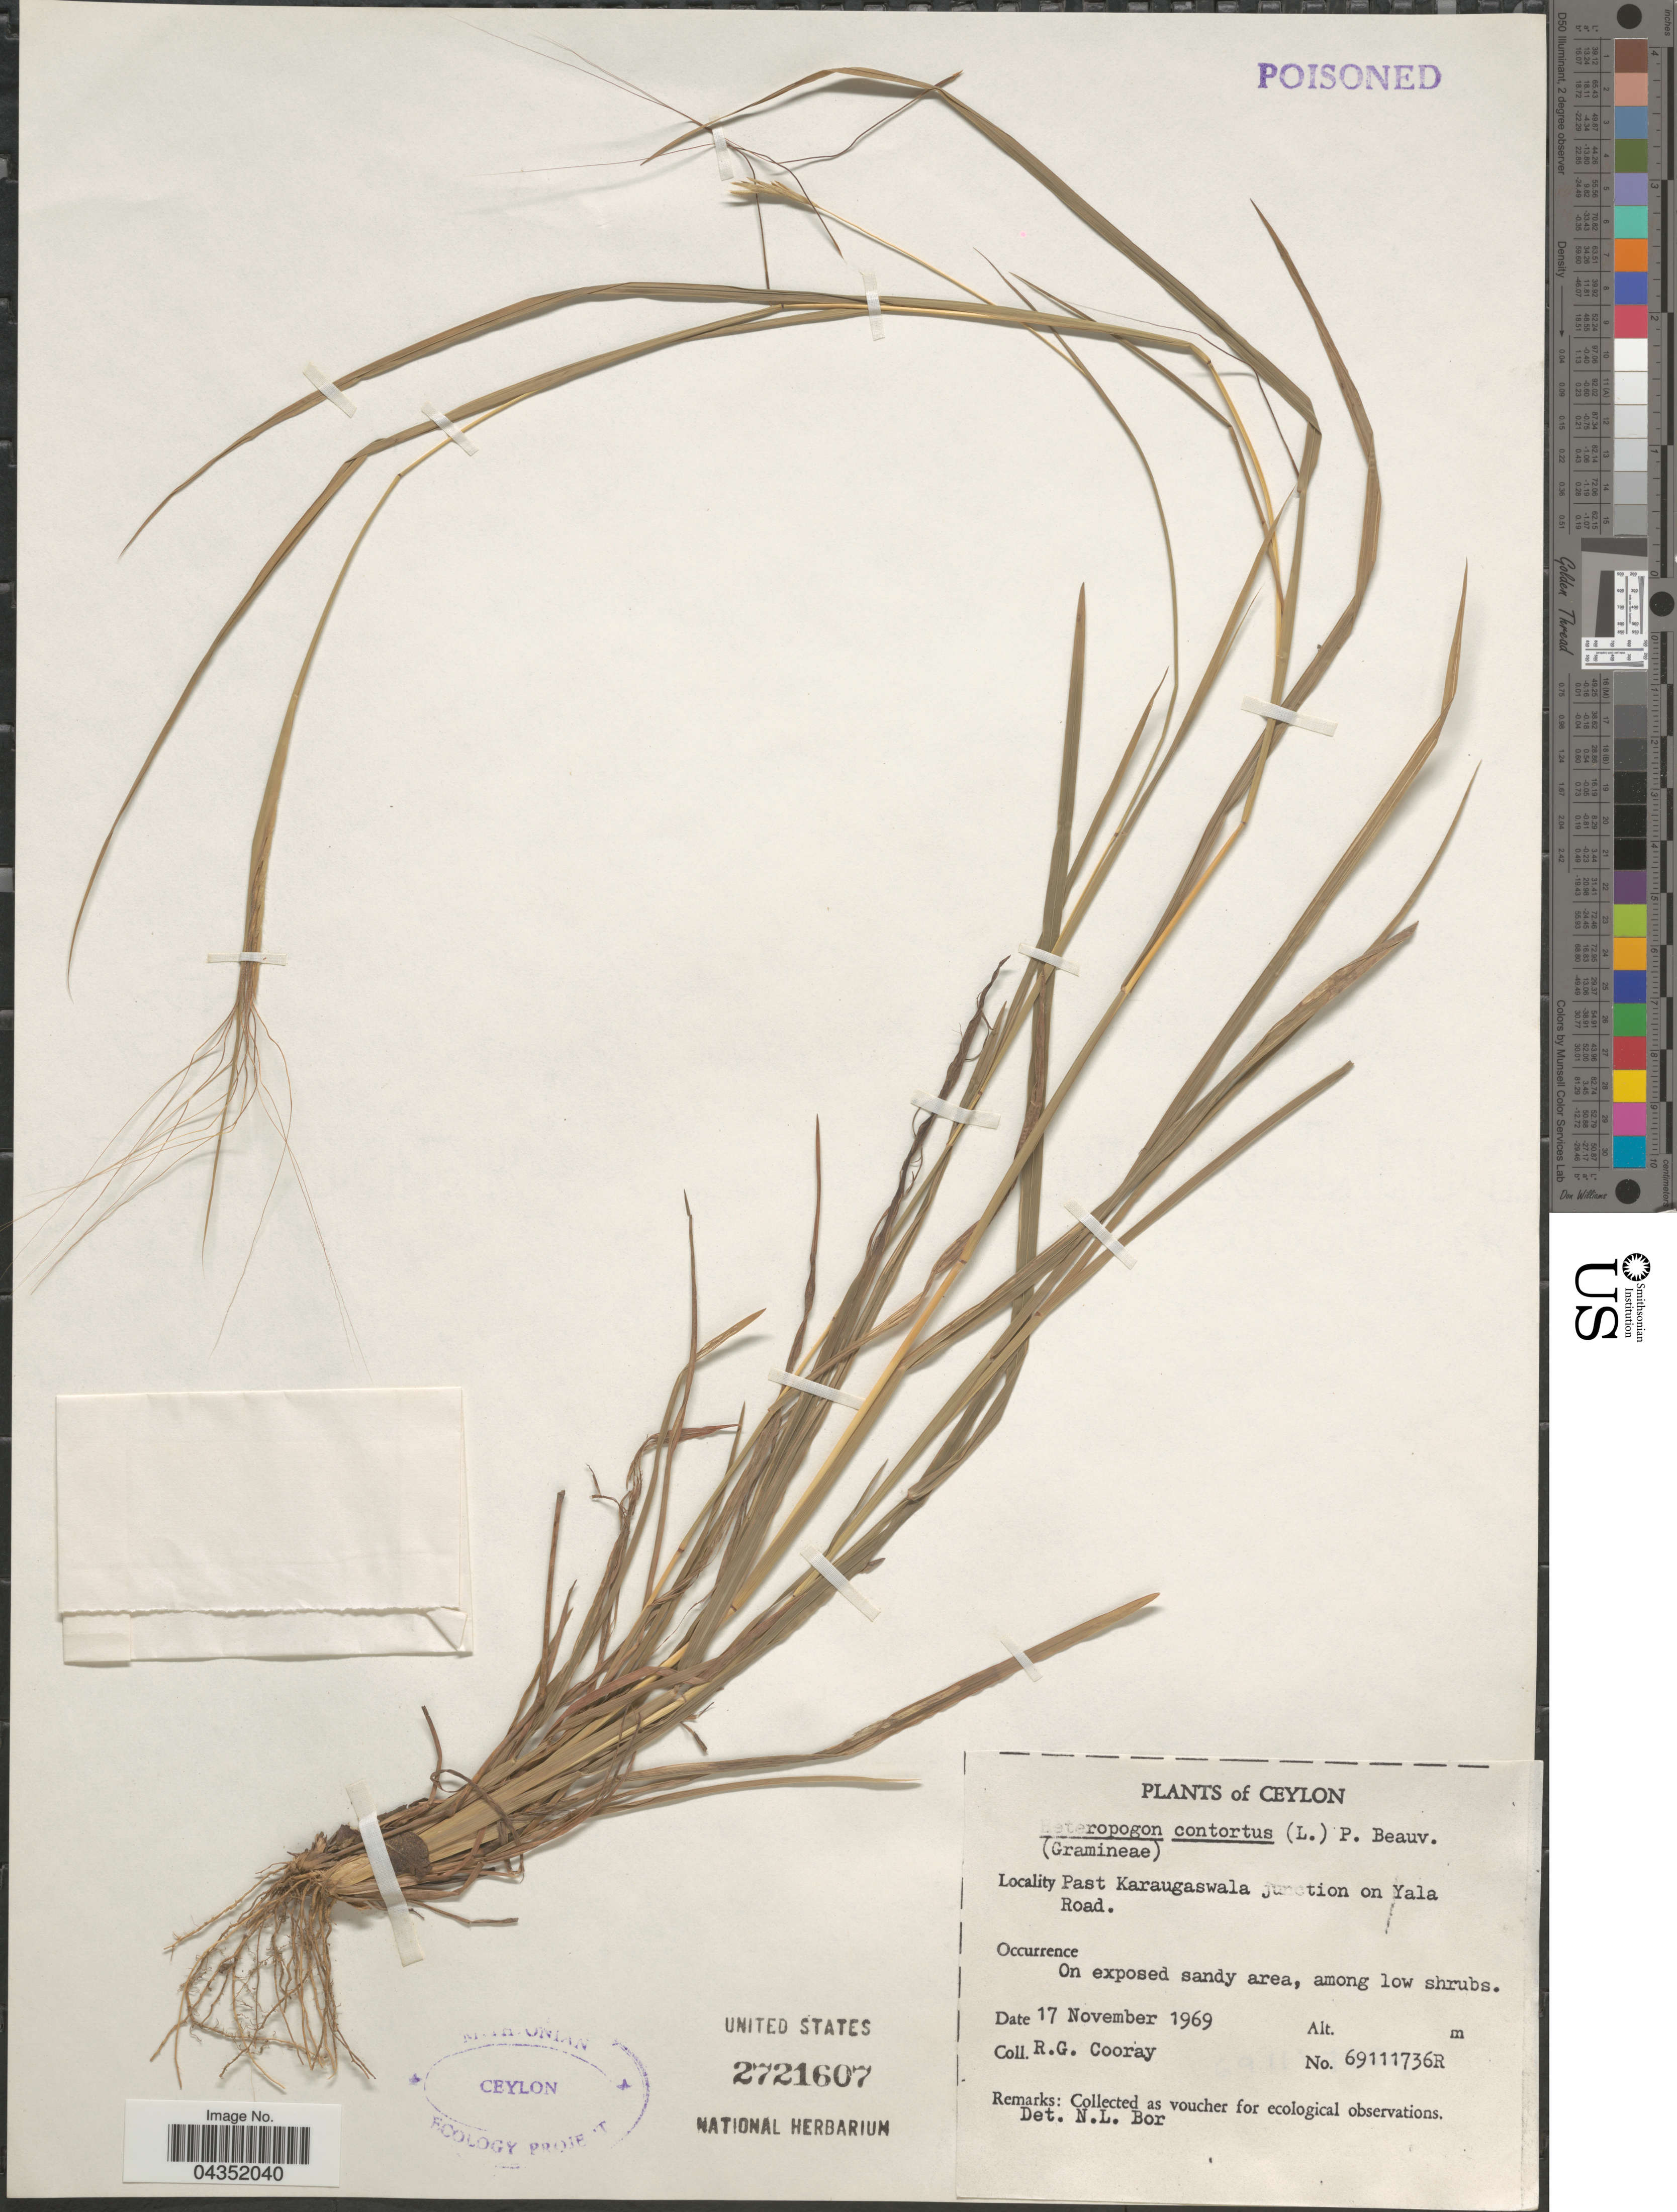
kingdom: Plantae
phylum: Tracheophyta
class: Liliopsida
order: Poales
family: Poaceae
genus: Heteropogon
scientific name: Heteropogon contortus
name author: (L.) P. Beauv. ex Roem. & Schult.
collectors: R. Cooray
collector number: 69111736R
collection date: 1969-11-17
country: Sri Lanka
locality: Ceylon. Past Karaugaswala junction on Yala Road.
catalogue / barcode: US 2721607